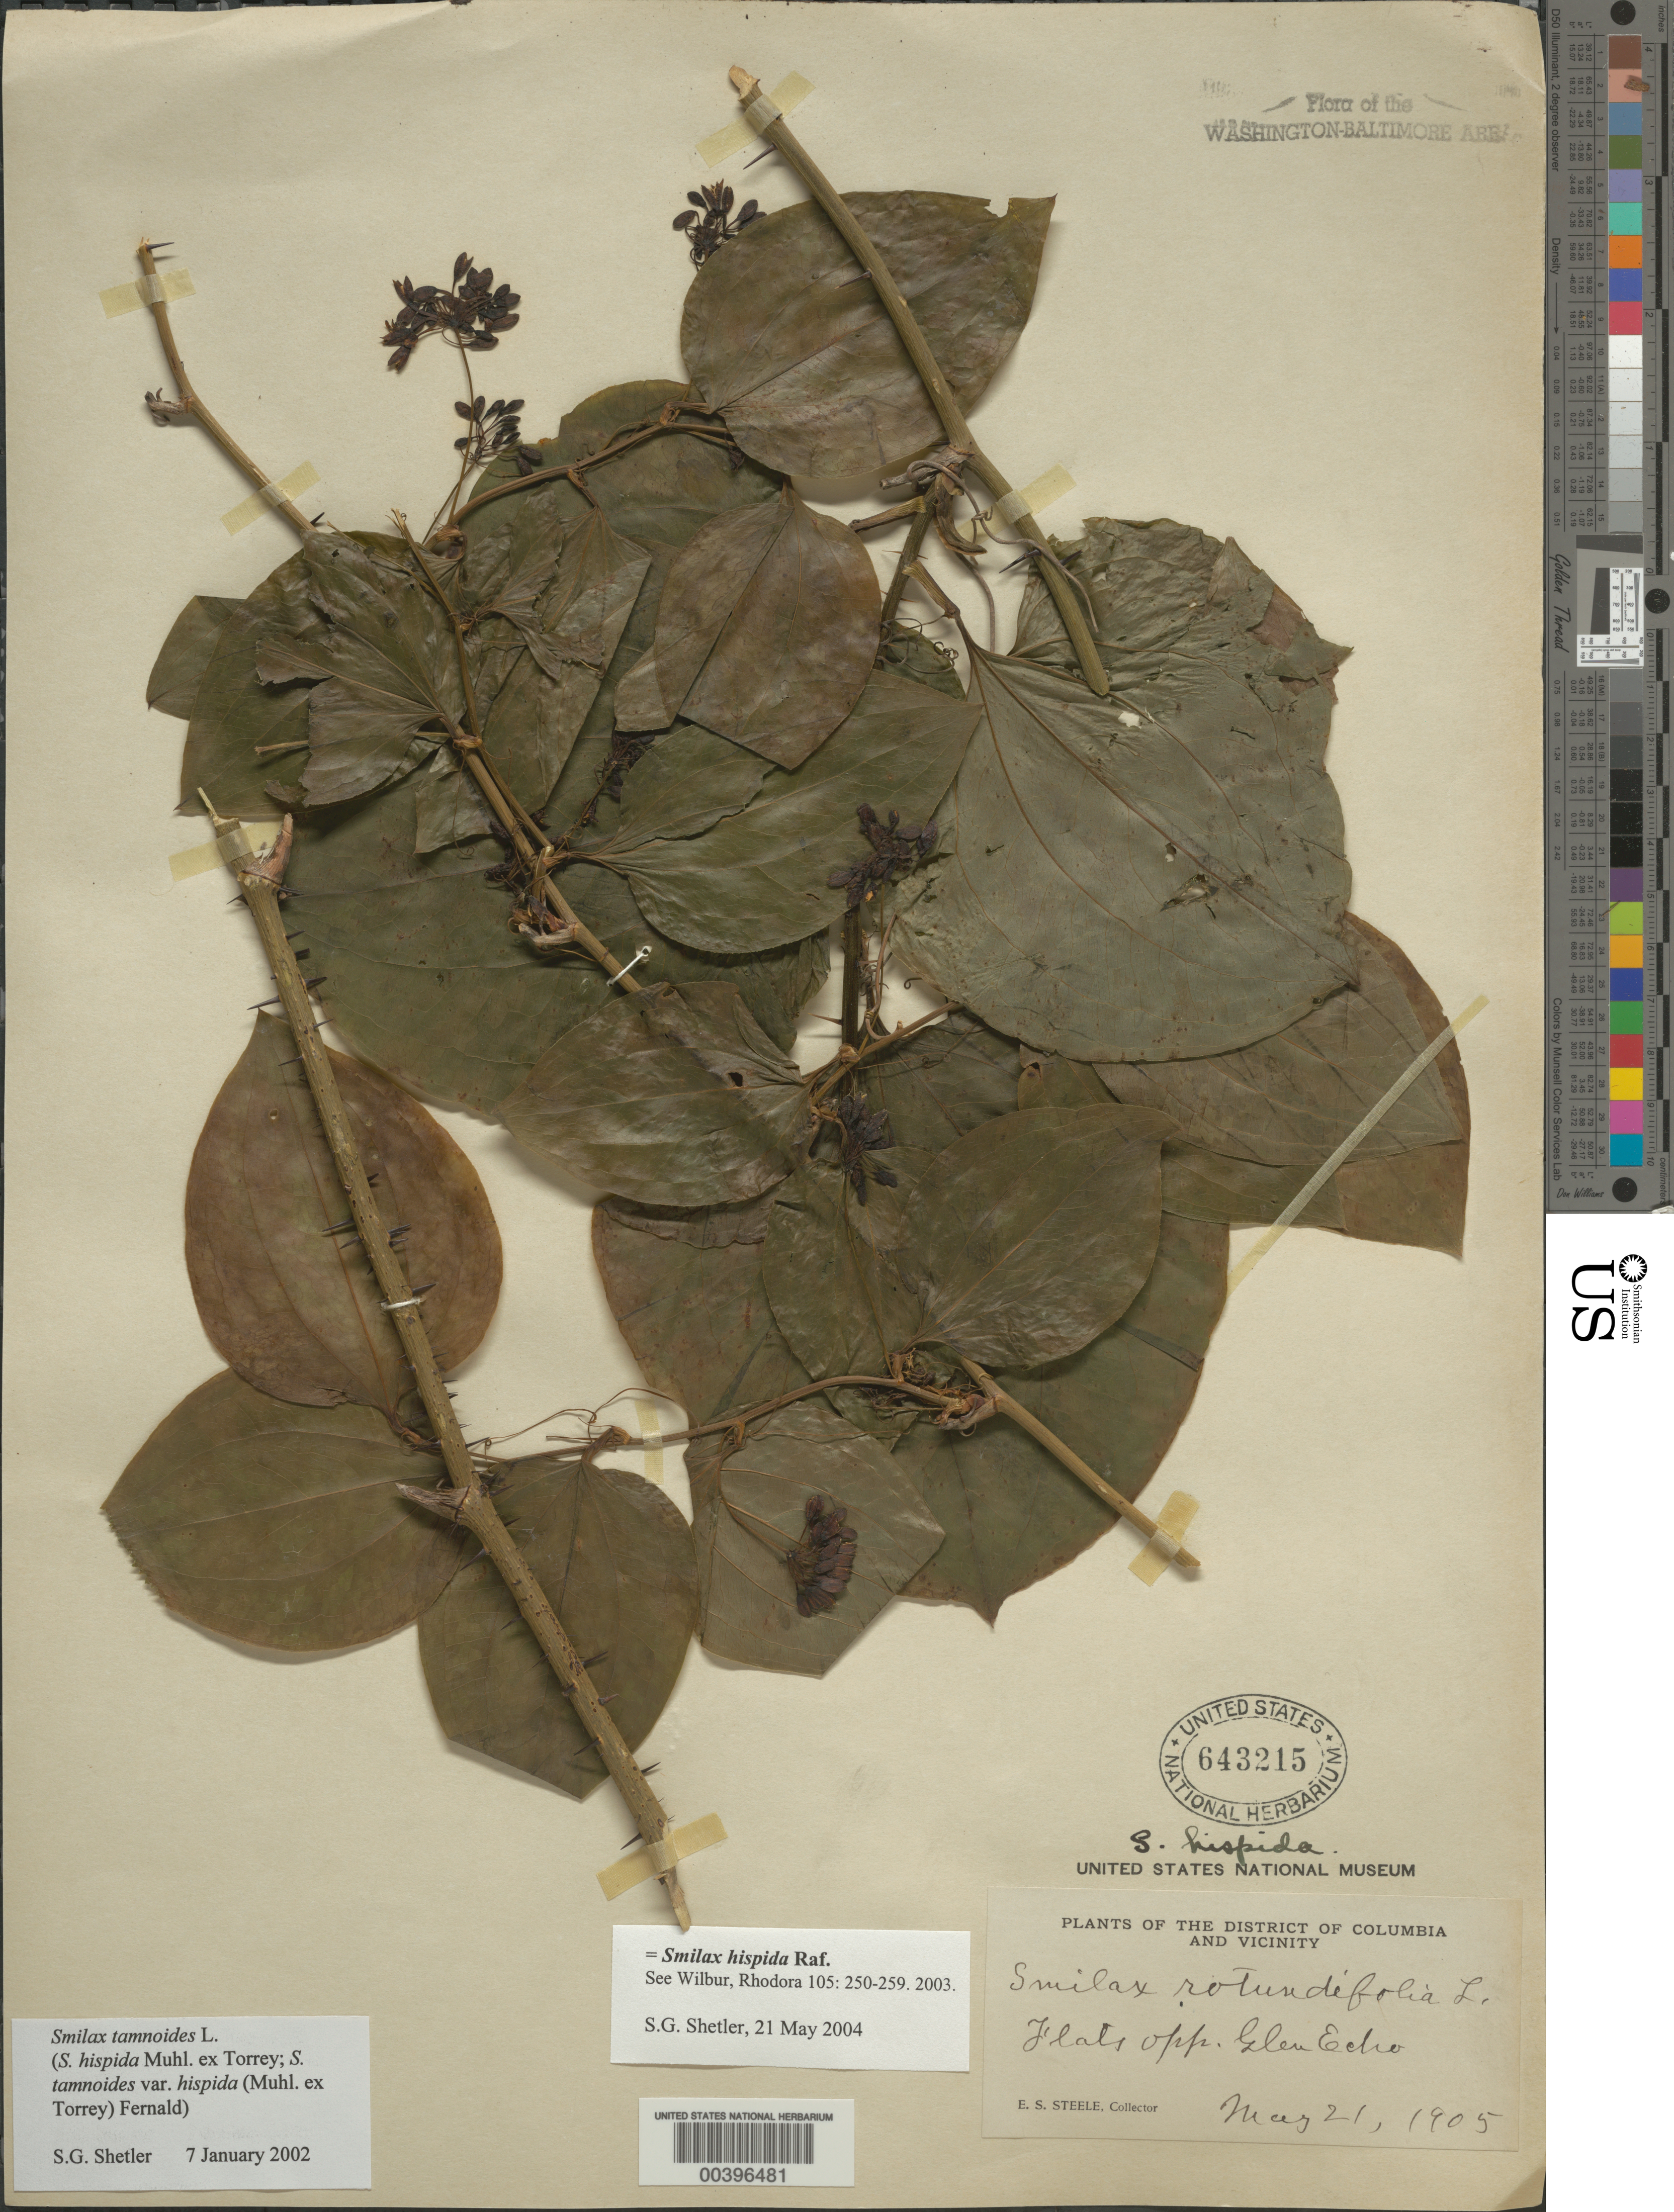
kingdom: Plantae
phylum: Tracheophyta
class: Liliopsida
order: Liliales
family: Smilacaceae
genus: Smilax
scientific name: Smilax hispida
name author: Raf.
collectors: E. Steele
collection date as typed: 21 May 1905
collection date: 1905-05-21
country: United States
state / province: Virginia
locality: Flats opposite Glen Echo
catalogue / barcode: US 643215